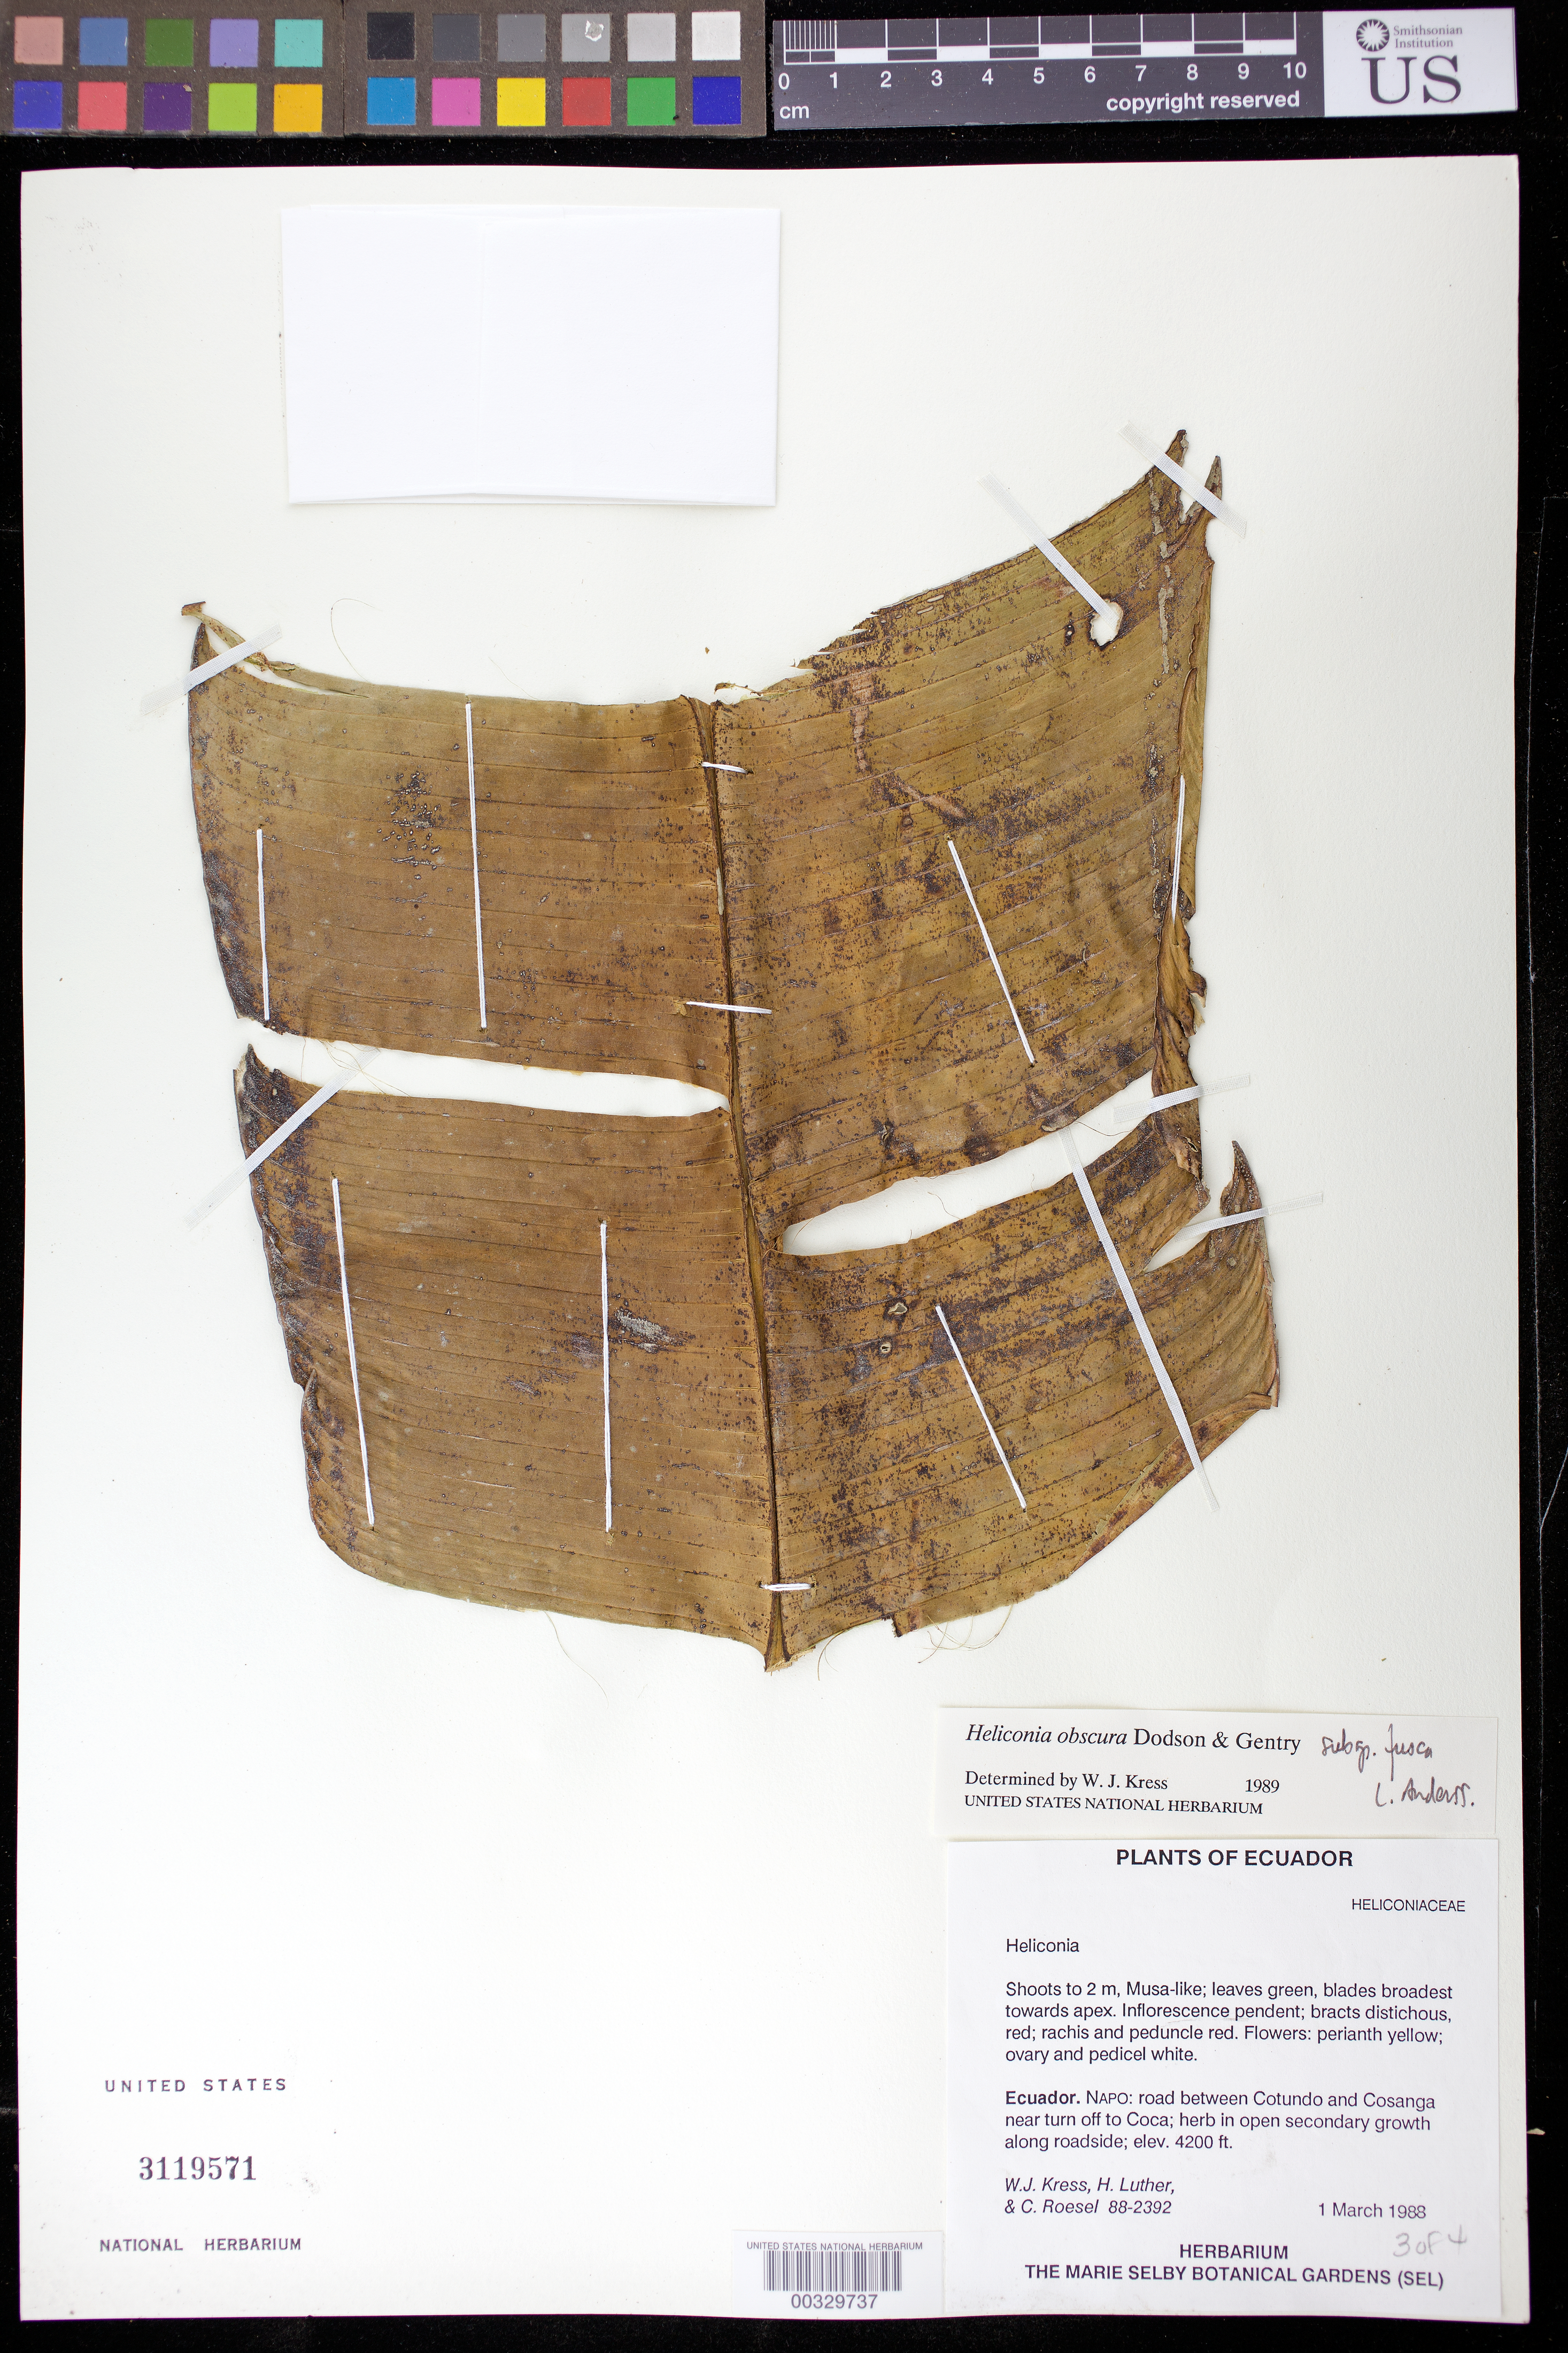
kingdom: Plantae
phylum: Tracheophyta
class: Liliopsida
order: Zingiberales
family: Heliconiaceae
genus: Heliconia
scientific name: Heliconia obscura subsp. fusca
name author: L. Andersson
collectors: W. J. Kress, Harry E. Luther & C. S. Roesel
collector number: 88-2392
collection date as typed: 01 Mar 1988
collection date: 1988-03-01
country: Ecuador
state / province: Napo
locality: Road between Cotundo and Cosanga near turn to Ccoca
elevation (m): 1280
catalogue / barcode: US 3119571